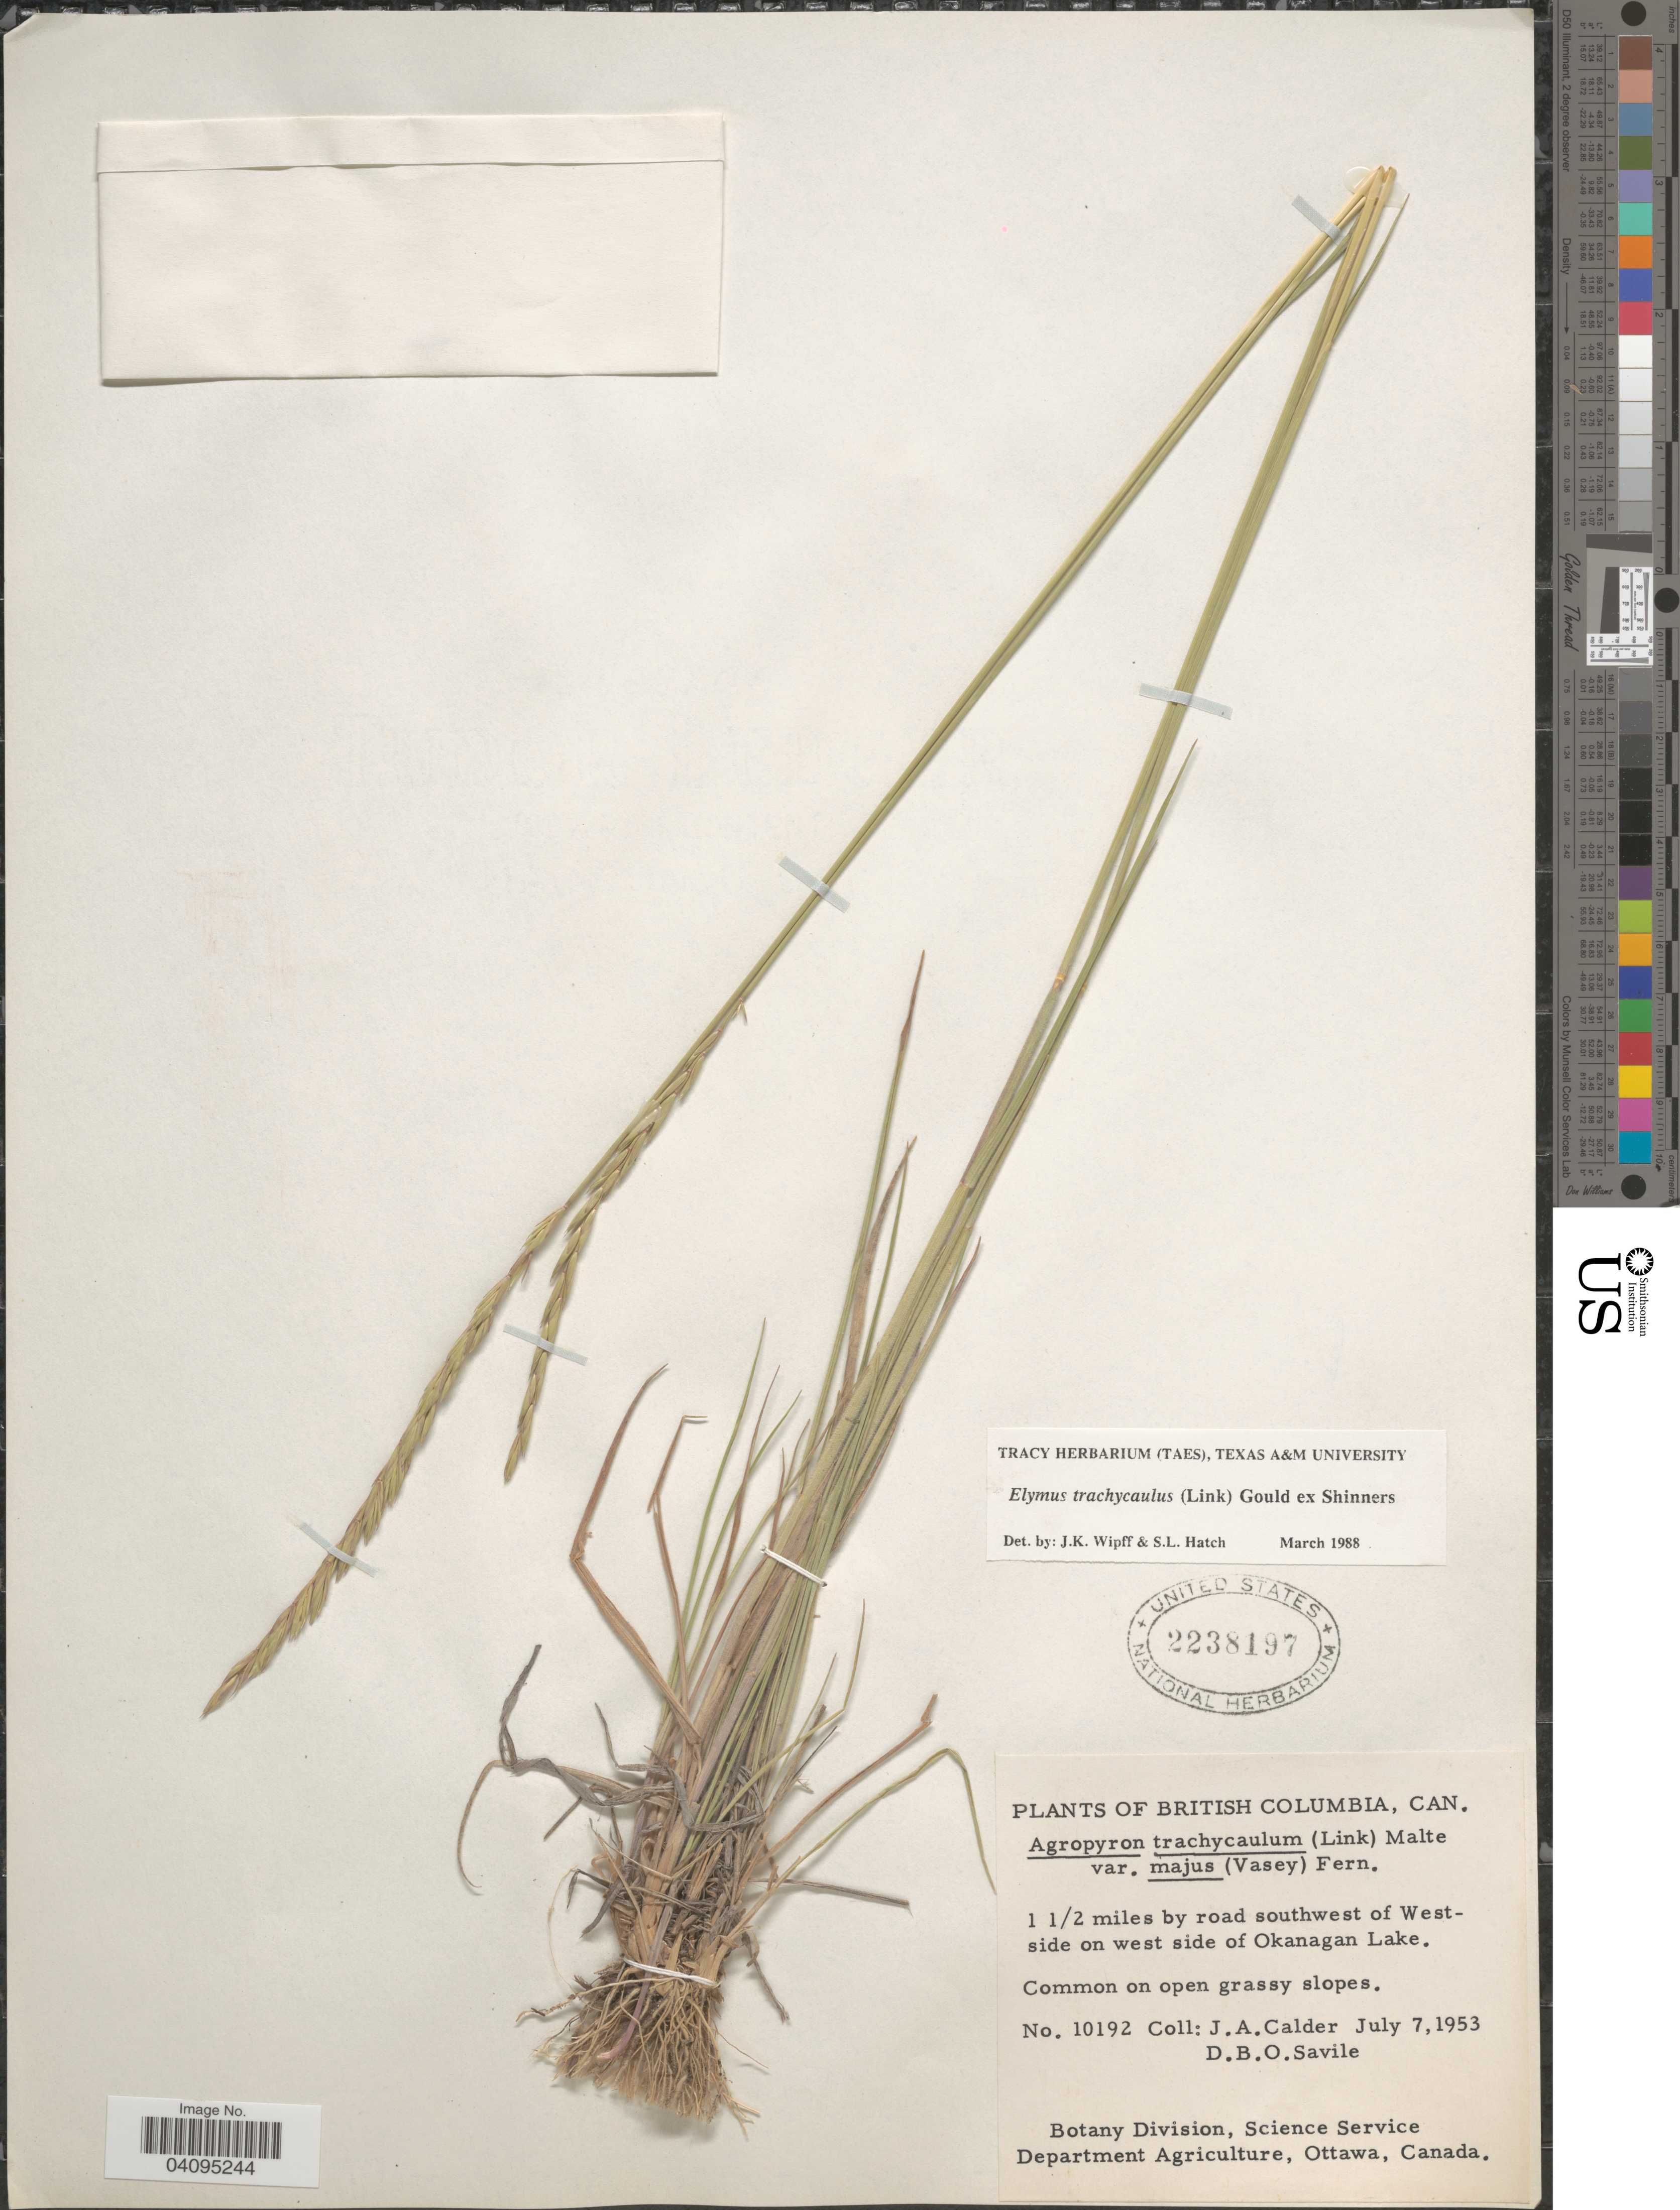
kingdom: Plantae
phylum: Tracheophyta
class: Liliopsida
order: Poales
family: Poaceae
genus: Elymus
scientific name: Elymus trachycaulus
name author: (Link) Gould ex Shinners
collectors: J. A. Calder & D. Savile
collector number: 10192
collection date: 1953-07-07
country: Canada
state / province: British Columbia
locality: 1½ miles by road southwest of West-side on west side of Okanagan Lake.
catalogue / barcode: US 2238197